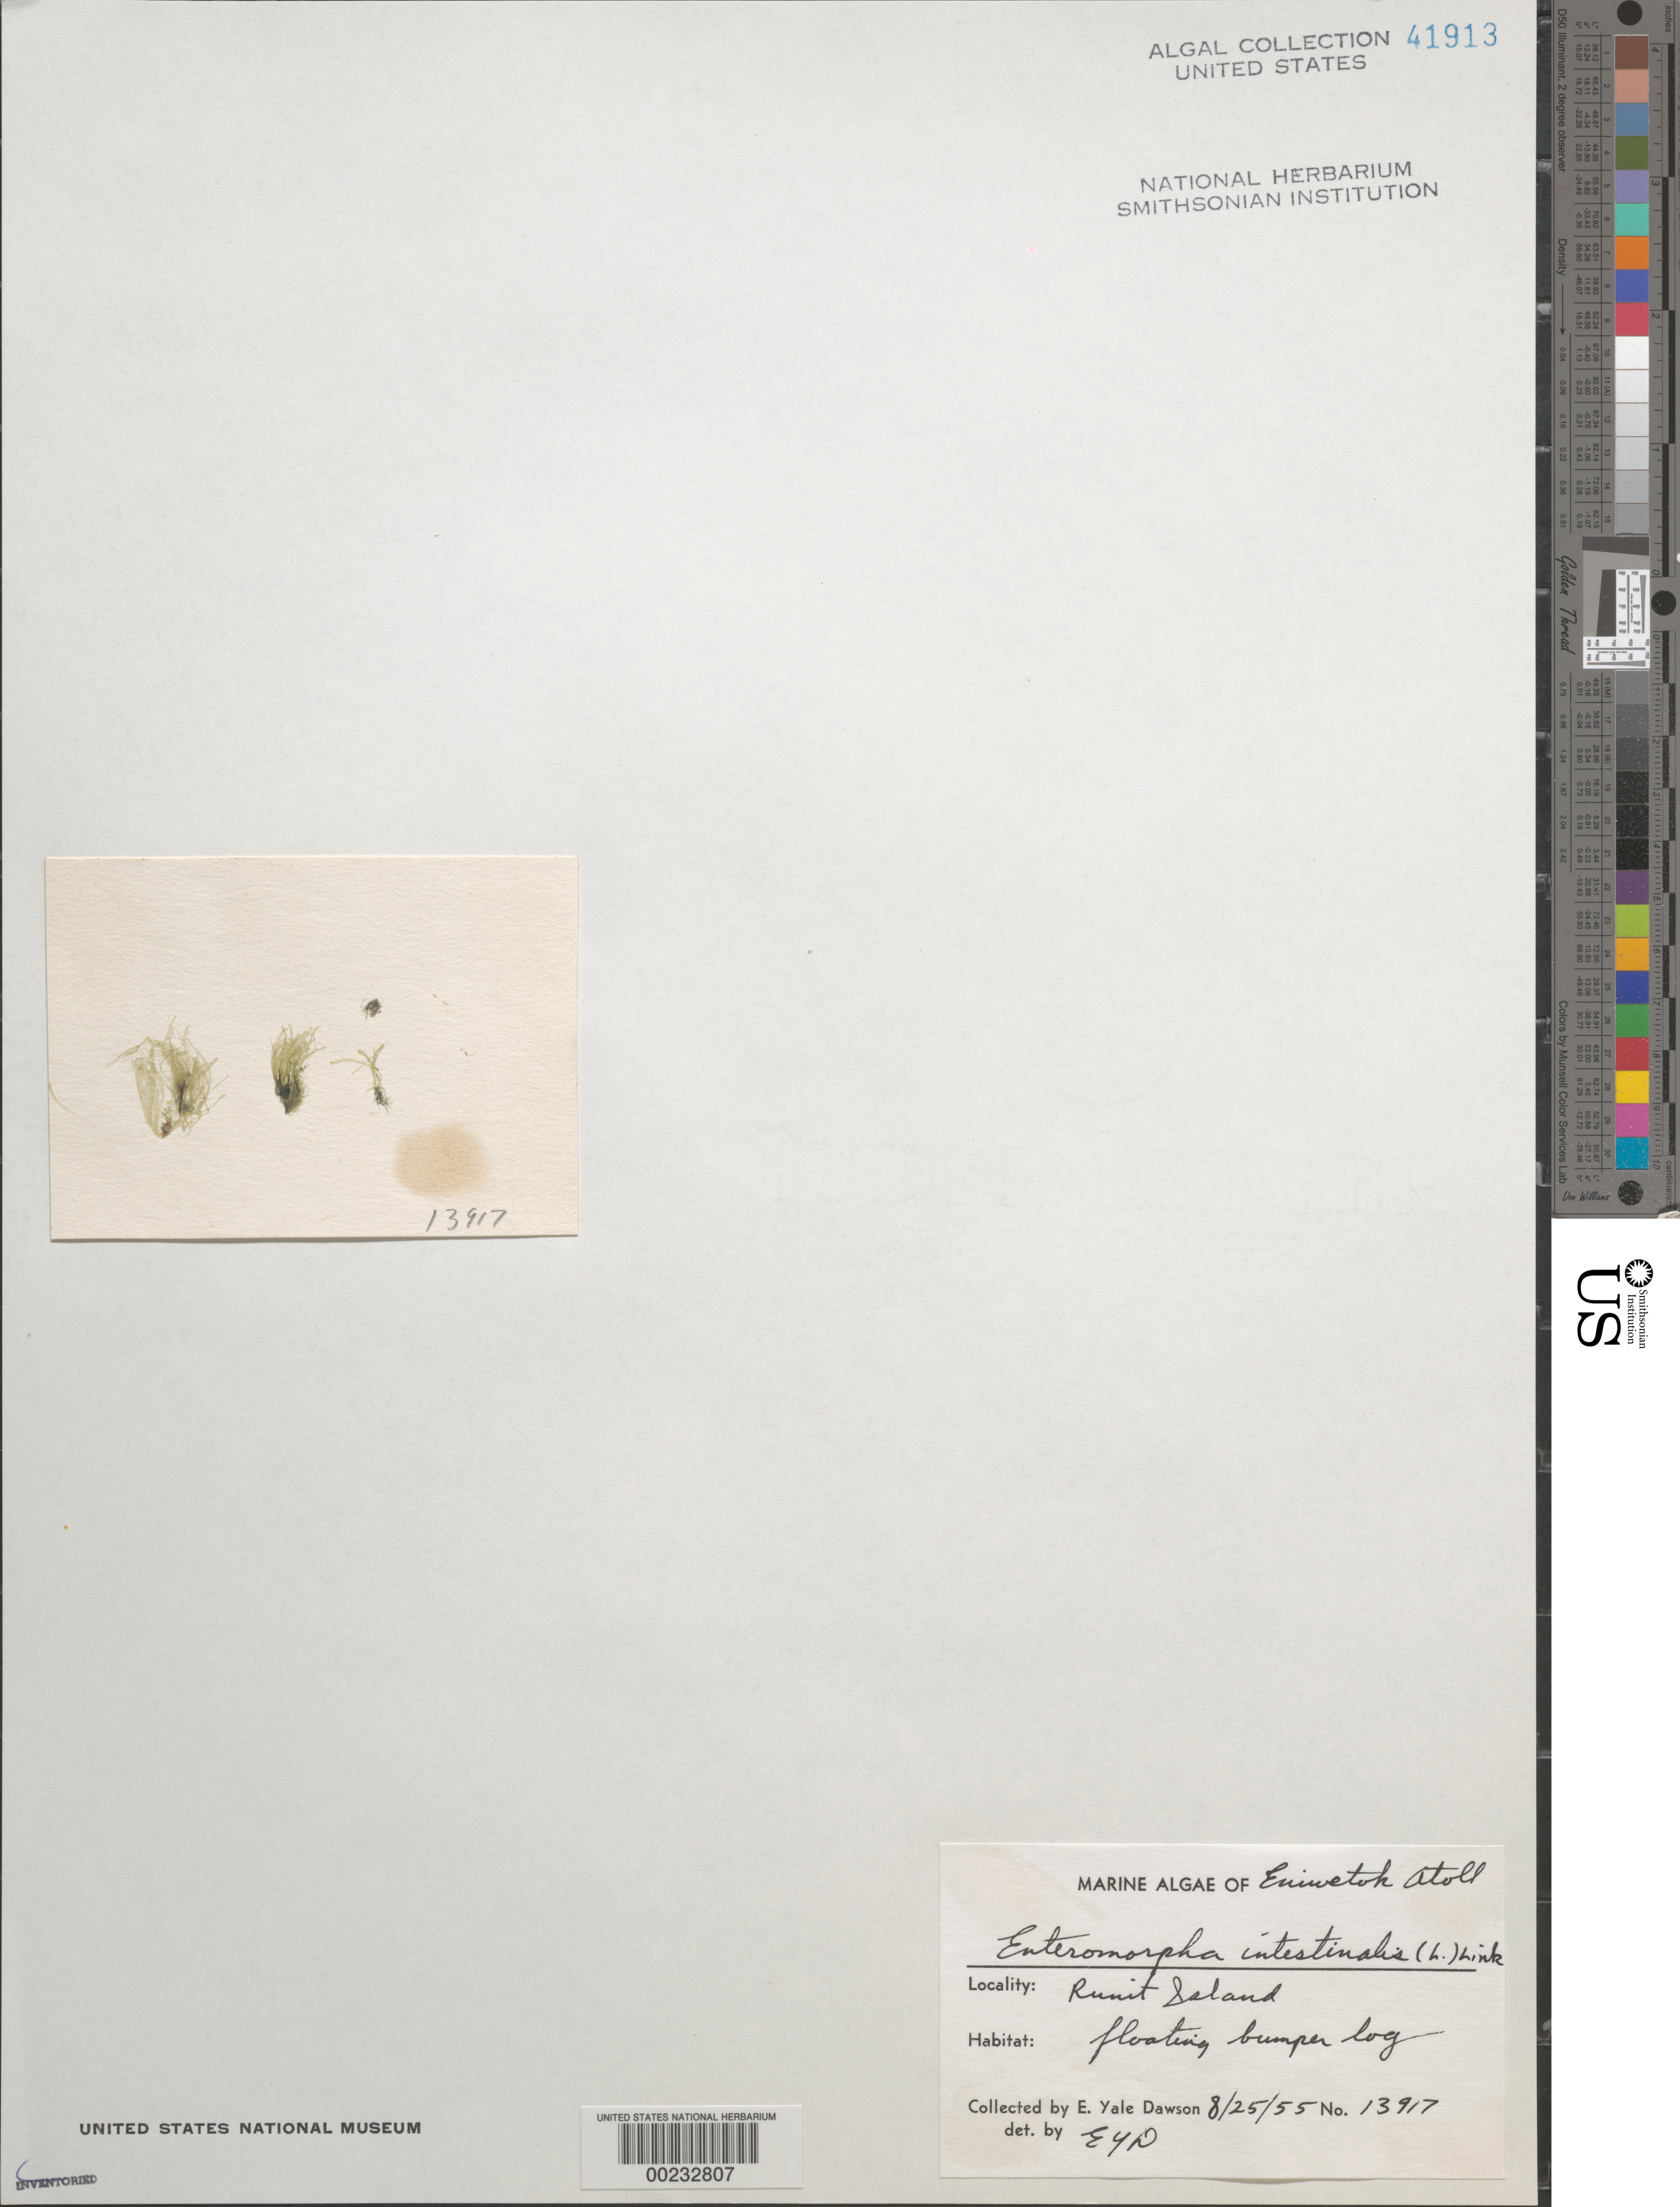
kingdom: Plantae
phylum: Chlorophyta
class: Ulvophyceae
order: Ulvales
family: Ulvaceae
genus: Ulva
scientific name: Ulva intestinalis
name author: L.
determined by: Algae name updating Project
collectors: E. Y. Dawson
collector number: EYD 13917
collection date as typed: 25 Aug 1955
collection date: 1955-08-25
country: Marshall Islands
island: Enewetak [Eniwetok] Atoll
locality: Runit Islet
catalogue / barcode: US 41913